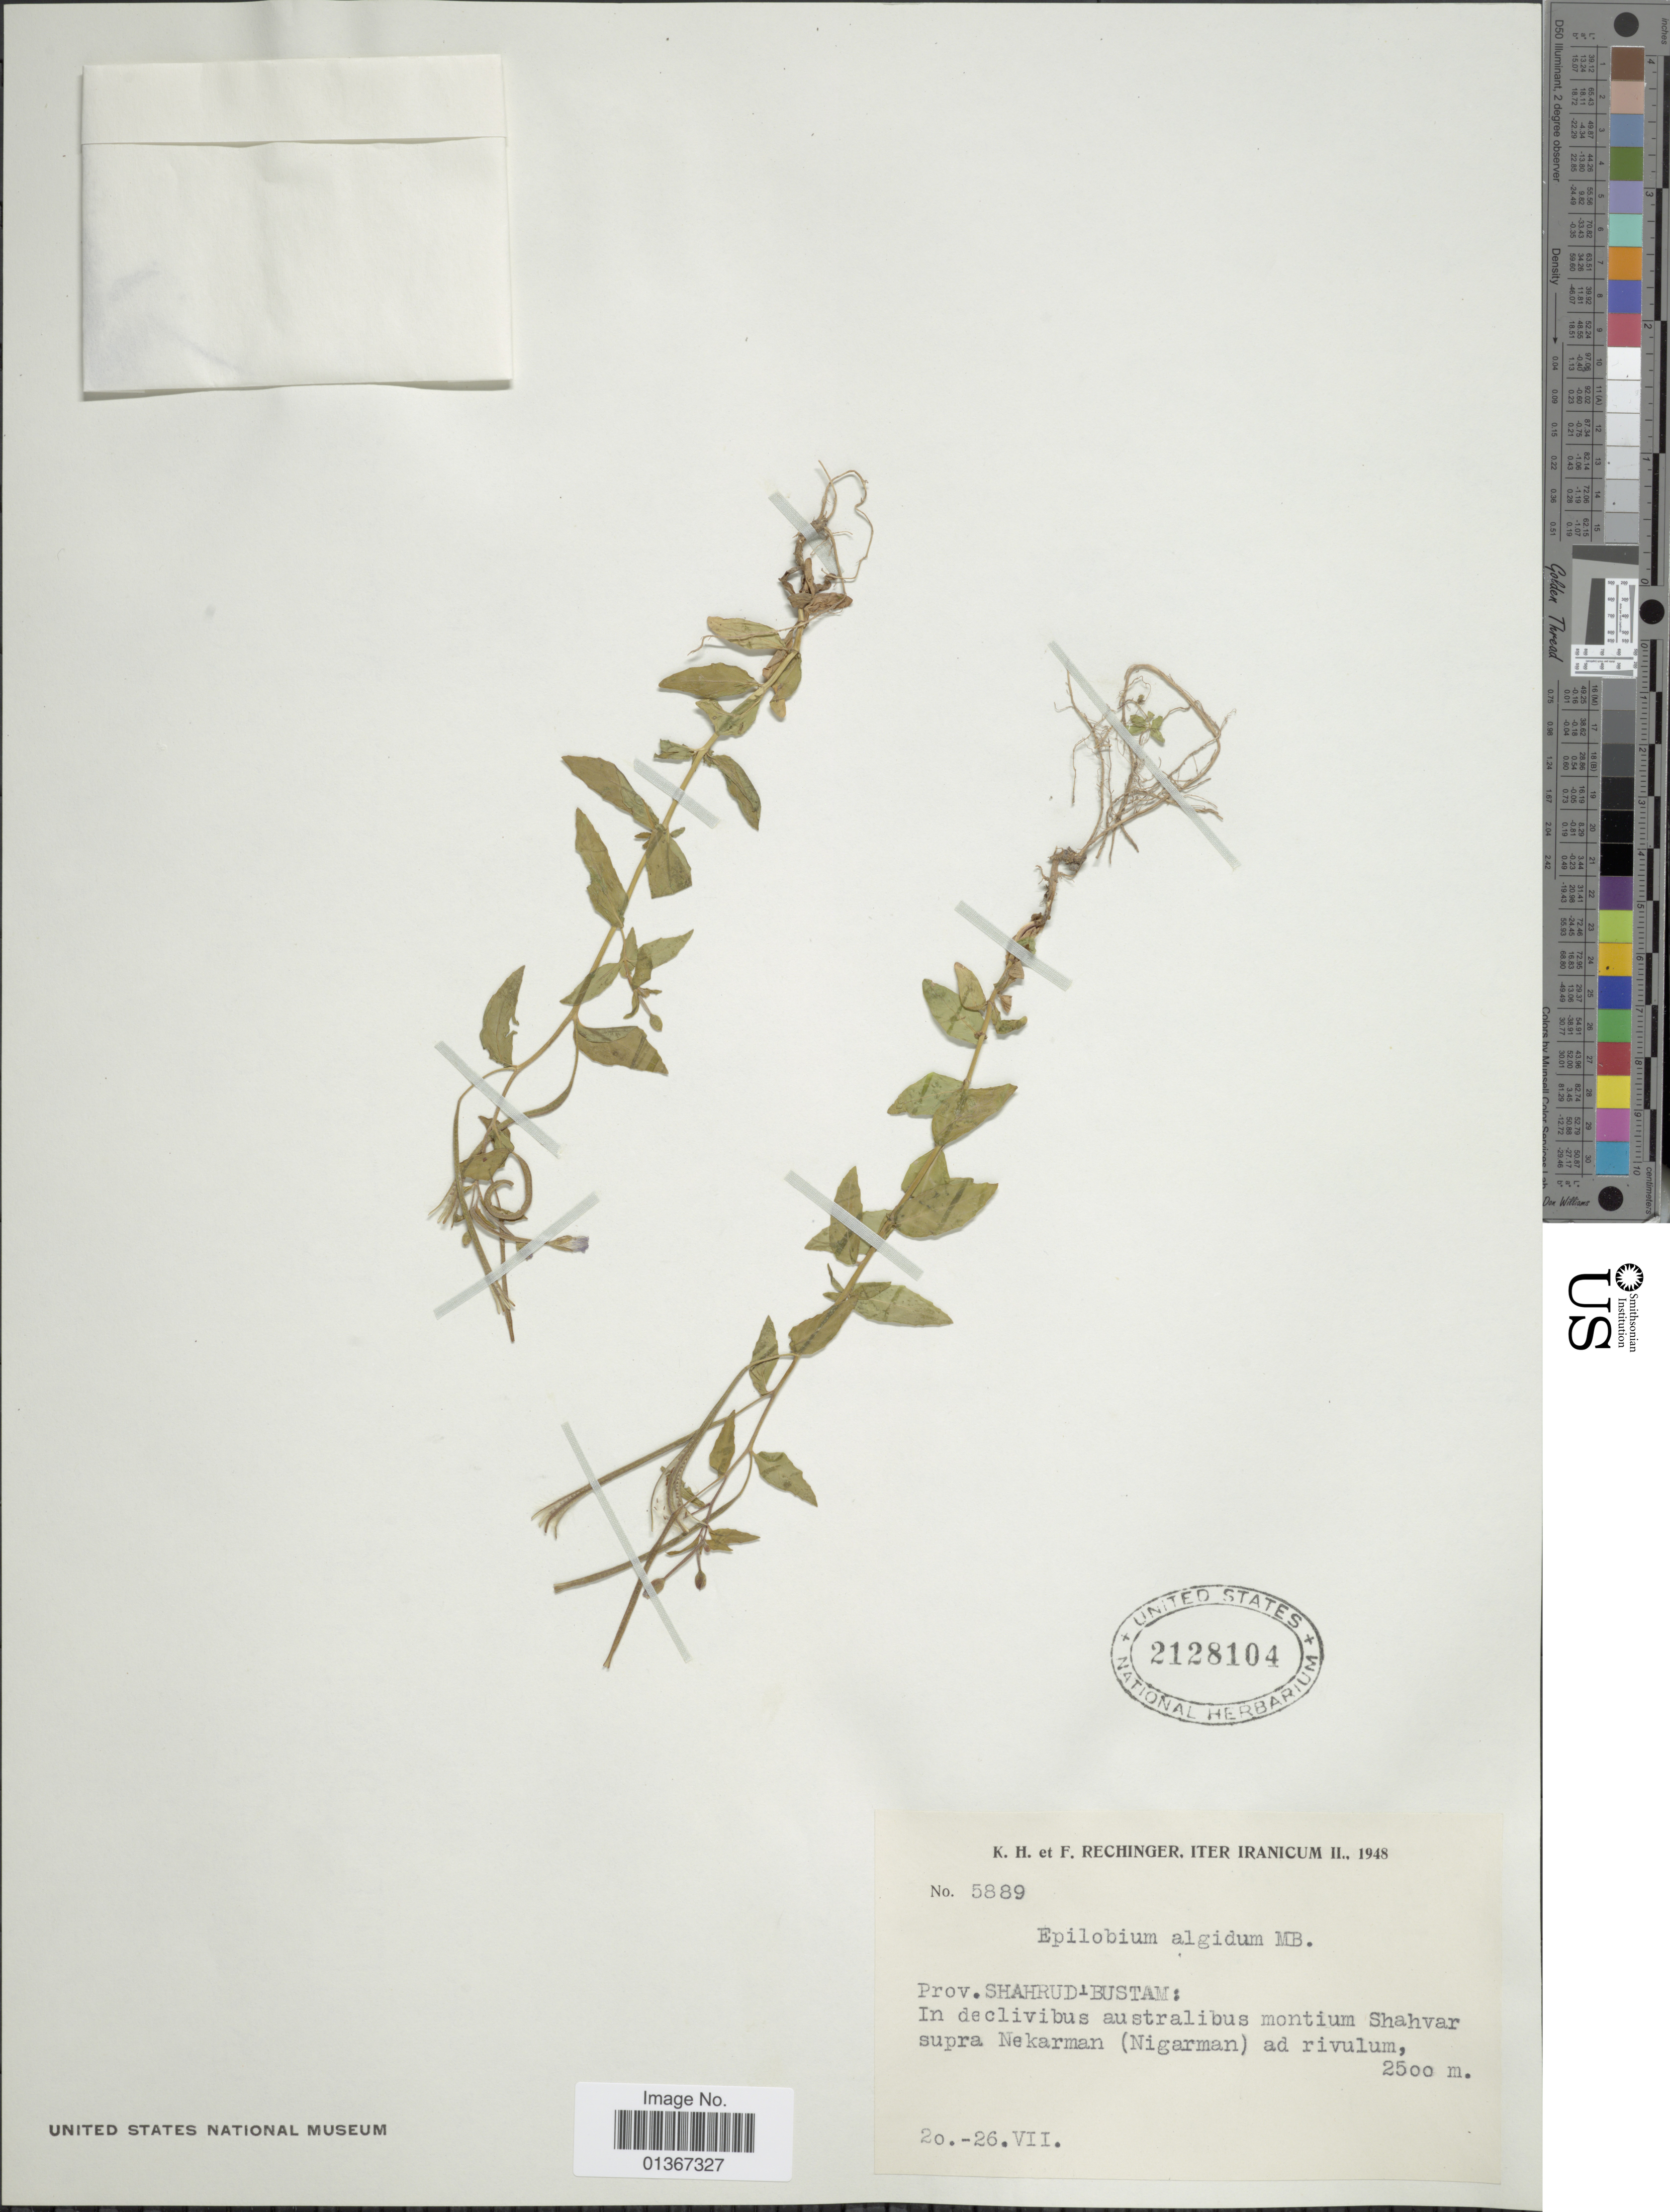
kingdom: Plantae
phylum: Tracheophyta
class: Magnoliopsida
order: Myrtales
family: Onagraceae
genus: Epilobium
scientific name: Epilobium algidum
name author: M. Bieb.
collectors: K. H. Rechinger & F. Rechinger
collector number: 5889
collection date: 1948-07-20/1948-07-26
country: Iran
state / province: Semnan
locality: Prov. Shahrud-Bustam: In declivibus australibus montium Shahvar supra Nekarman (Nigarman) ad rivulum.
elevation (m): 2500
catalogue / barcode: US 2128104